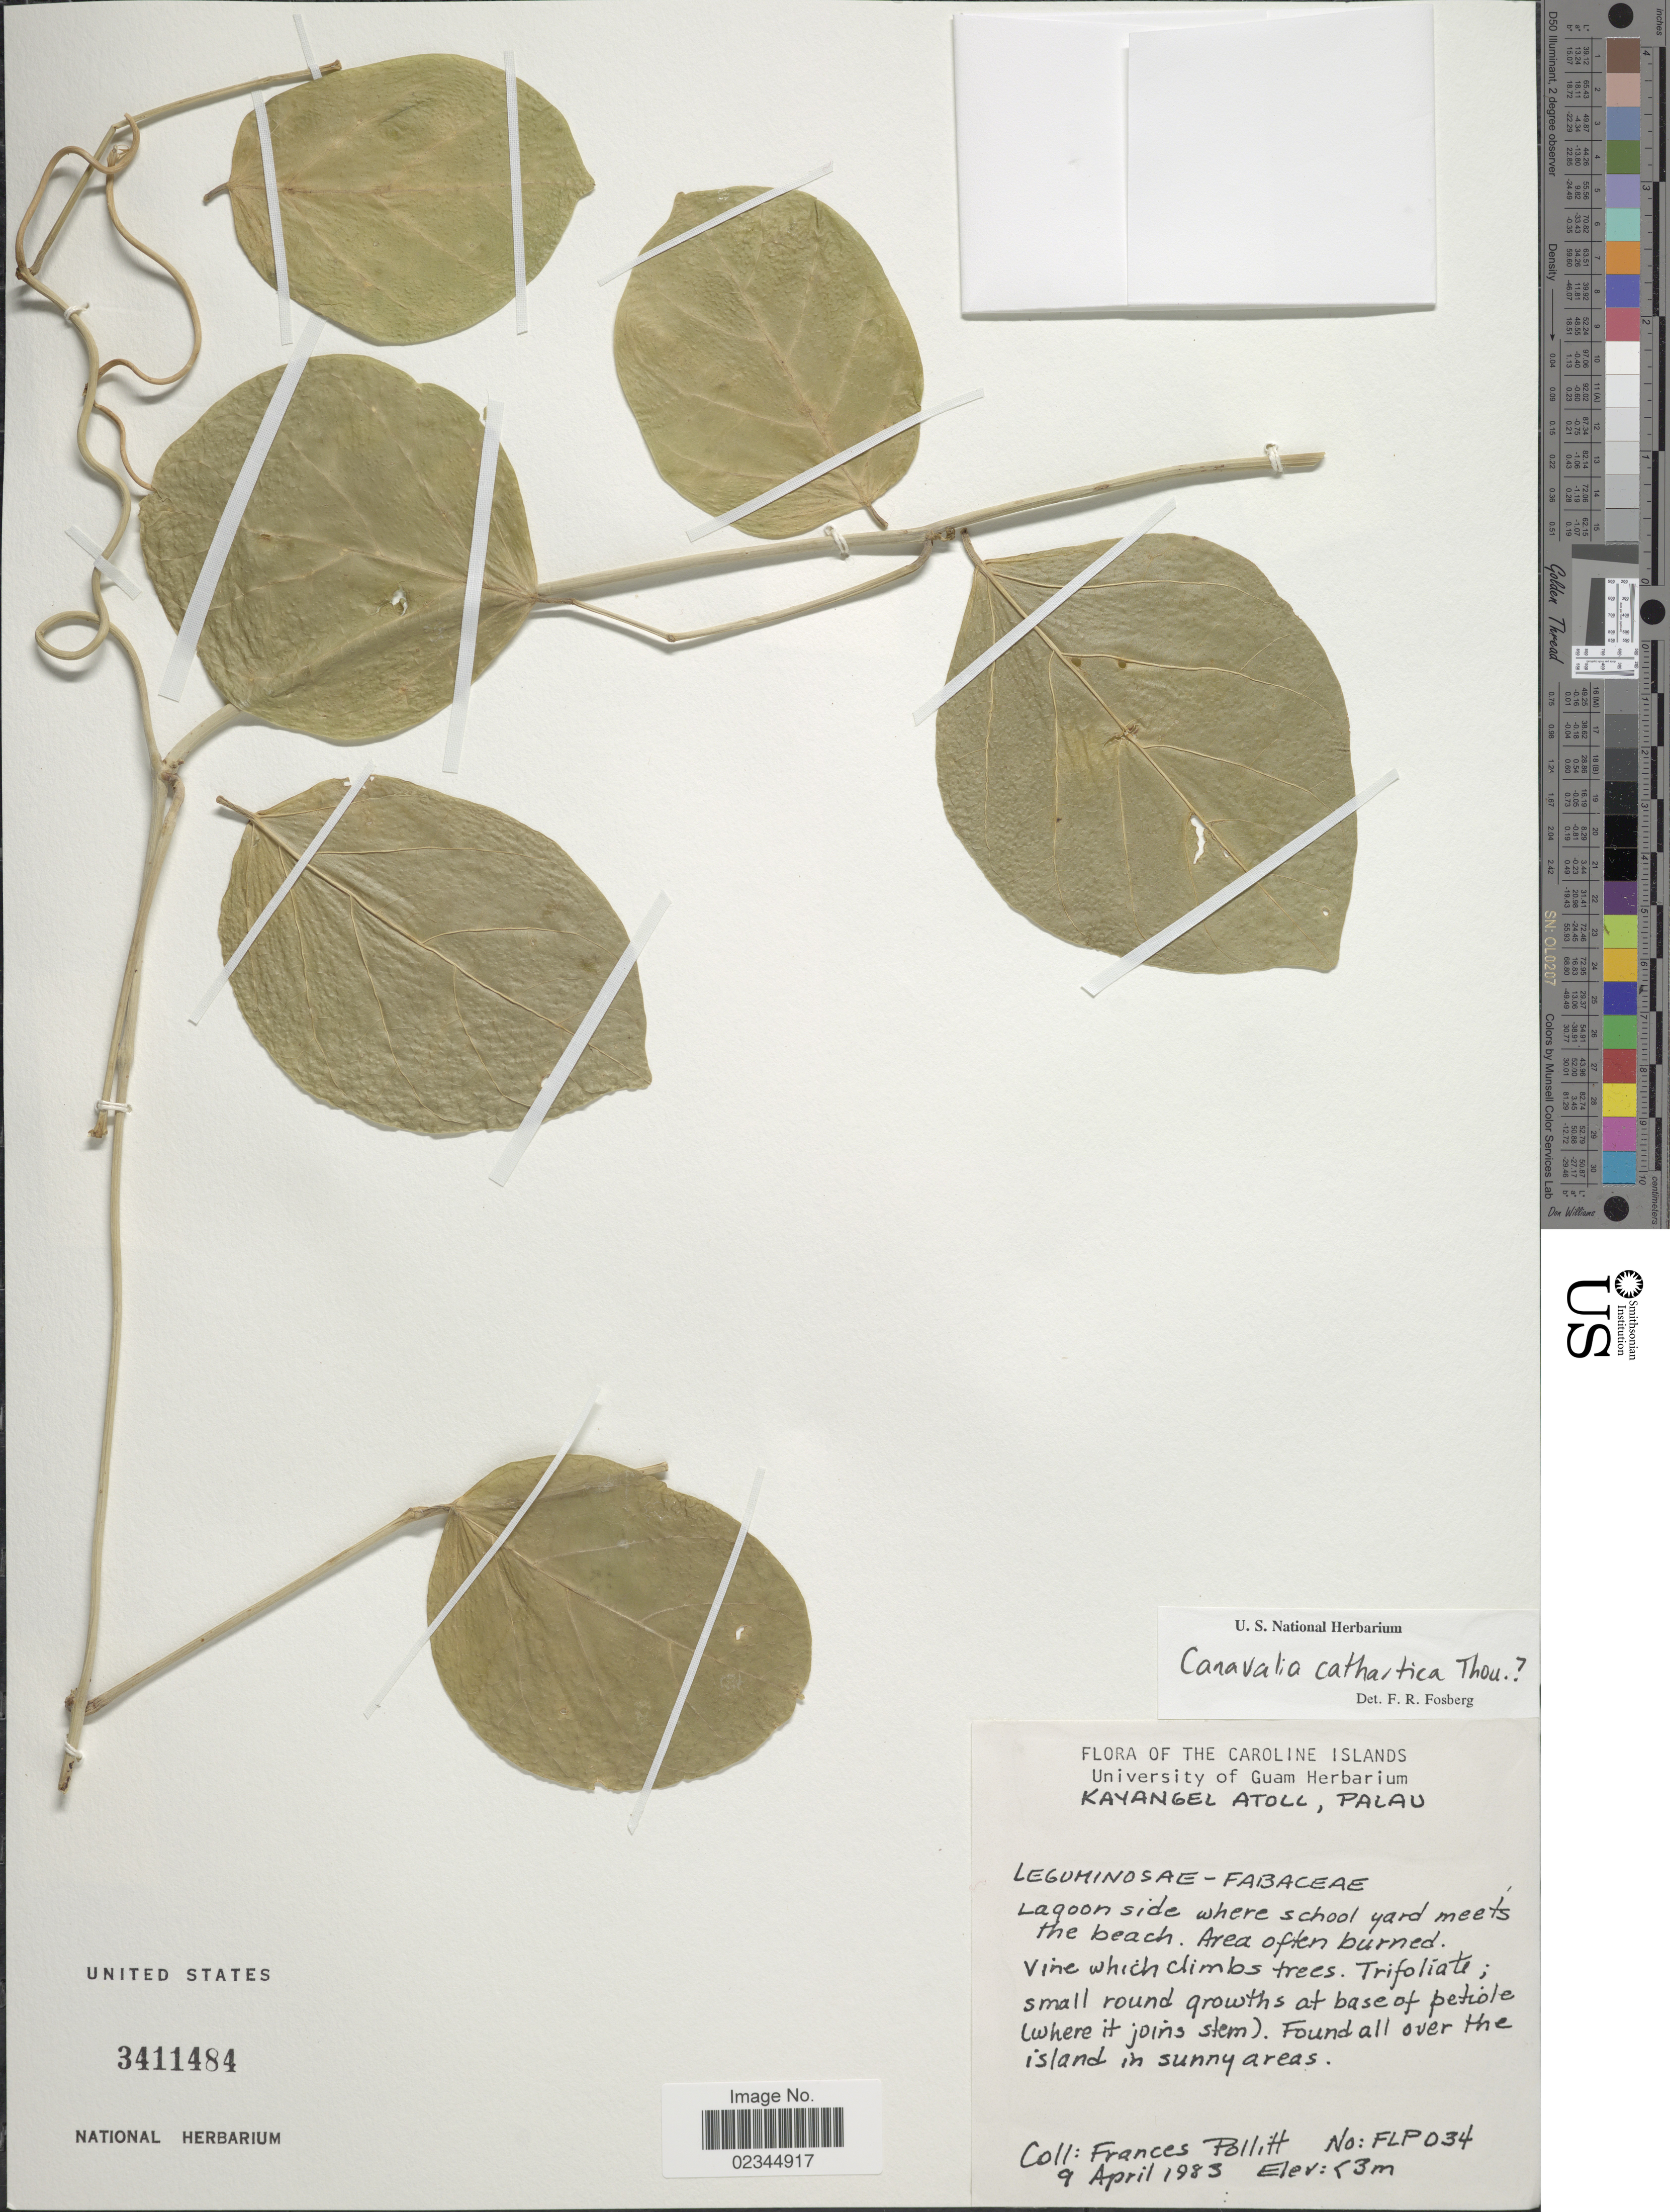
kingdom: Plantae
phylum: Tracheophyta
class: Magnoliopsida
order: Fabales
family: Fabaceae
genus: Canavalia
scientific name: Canavalia cathartica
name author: Thouars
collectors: F. Pollitt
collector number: FLP 034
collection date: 1983-04-09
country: Palau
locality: Caroline Islands, Kayangel Atoll, Palau, lagoon side where school yard meets the beach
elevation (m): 3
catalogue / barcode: US 3411484